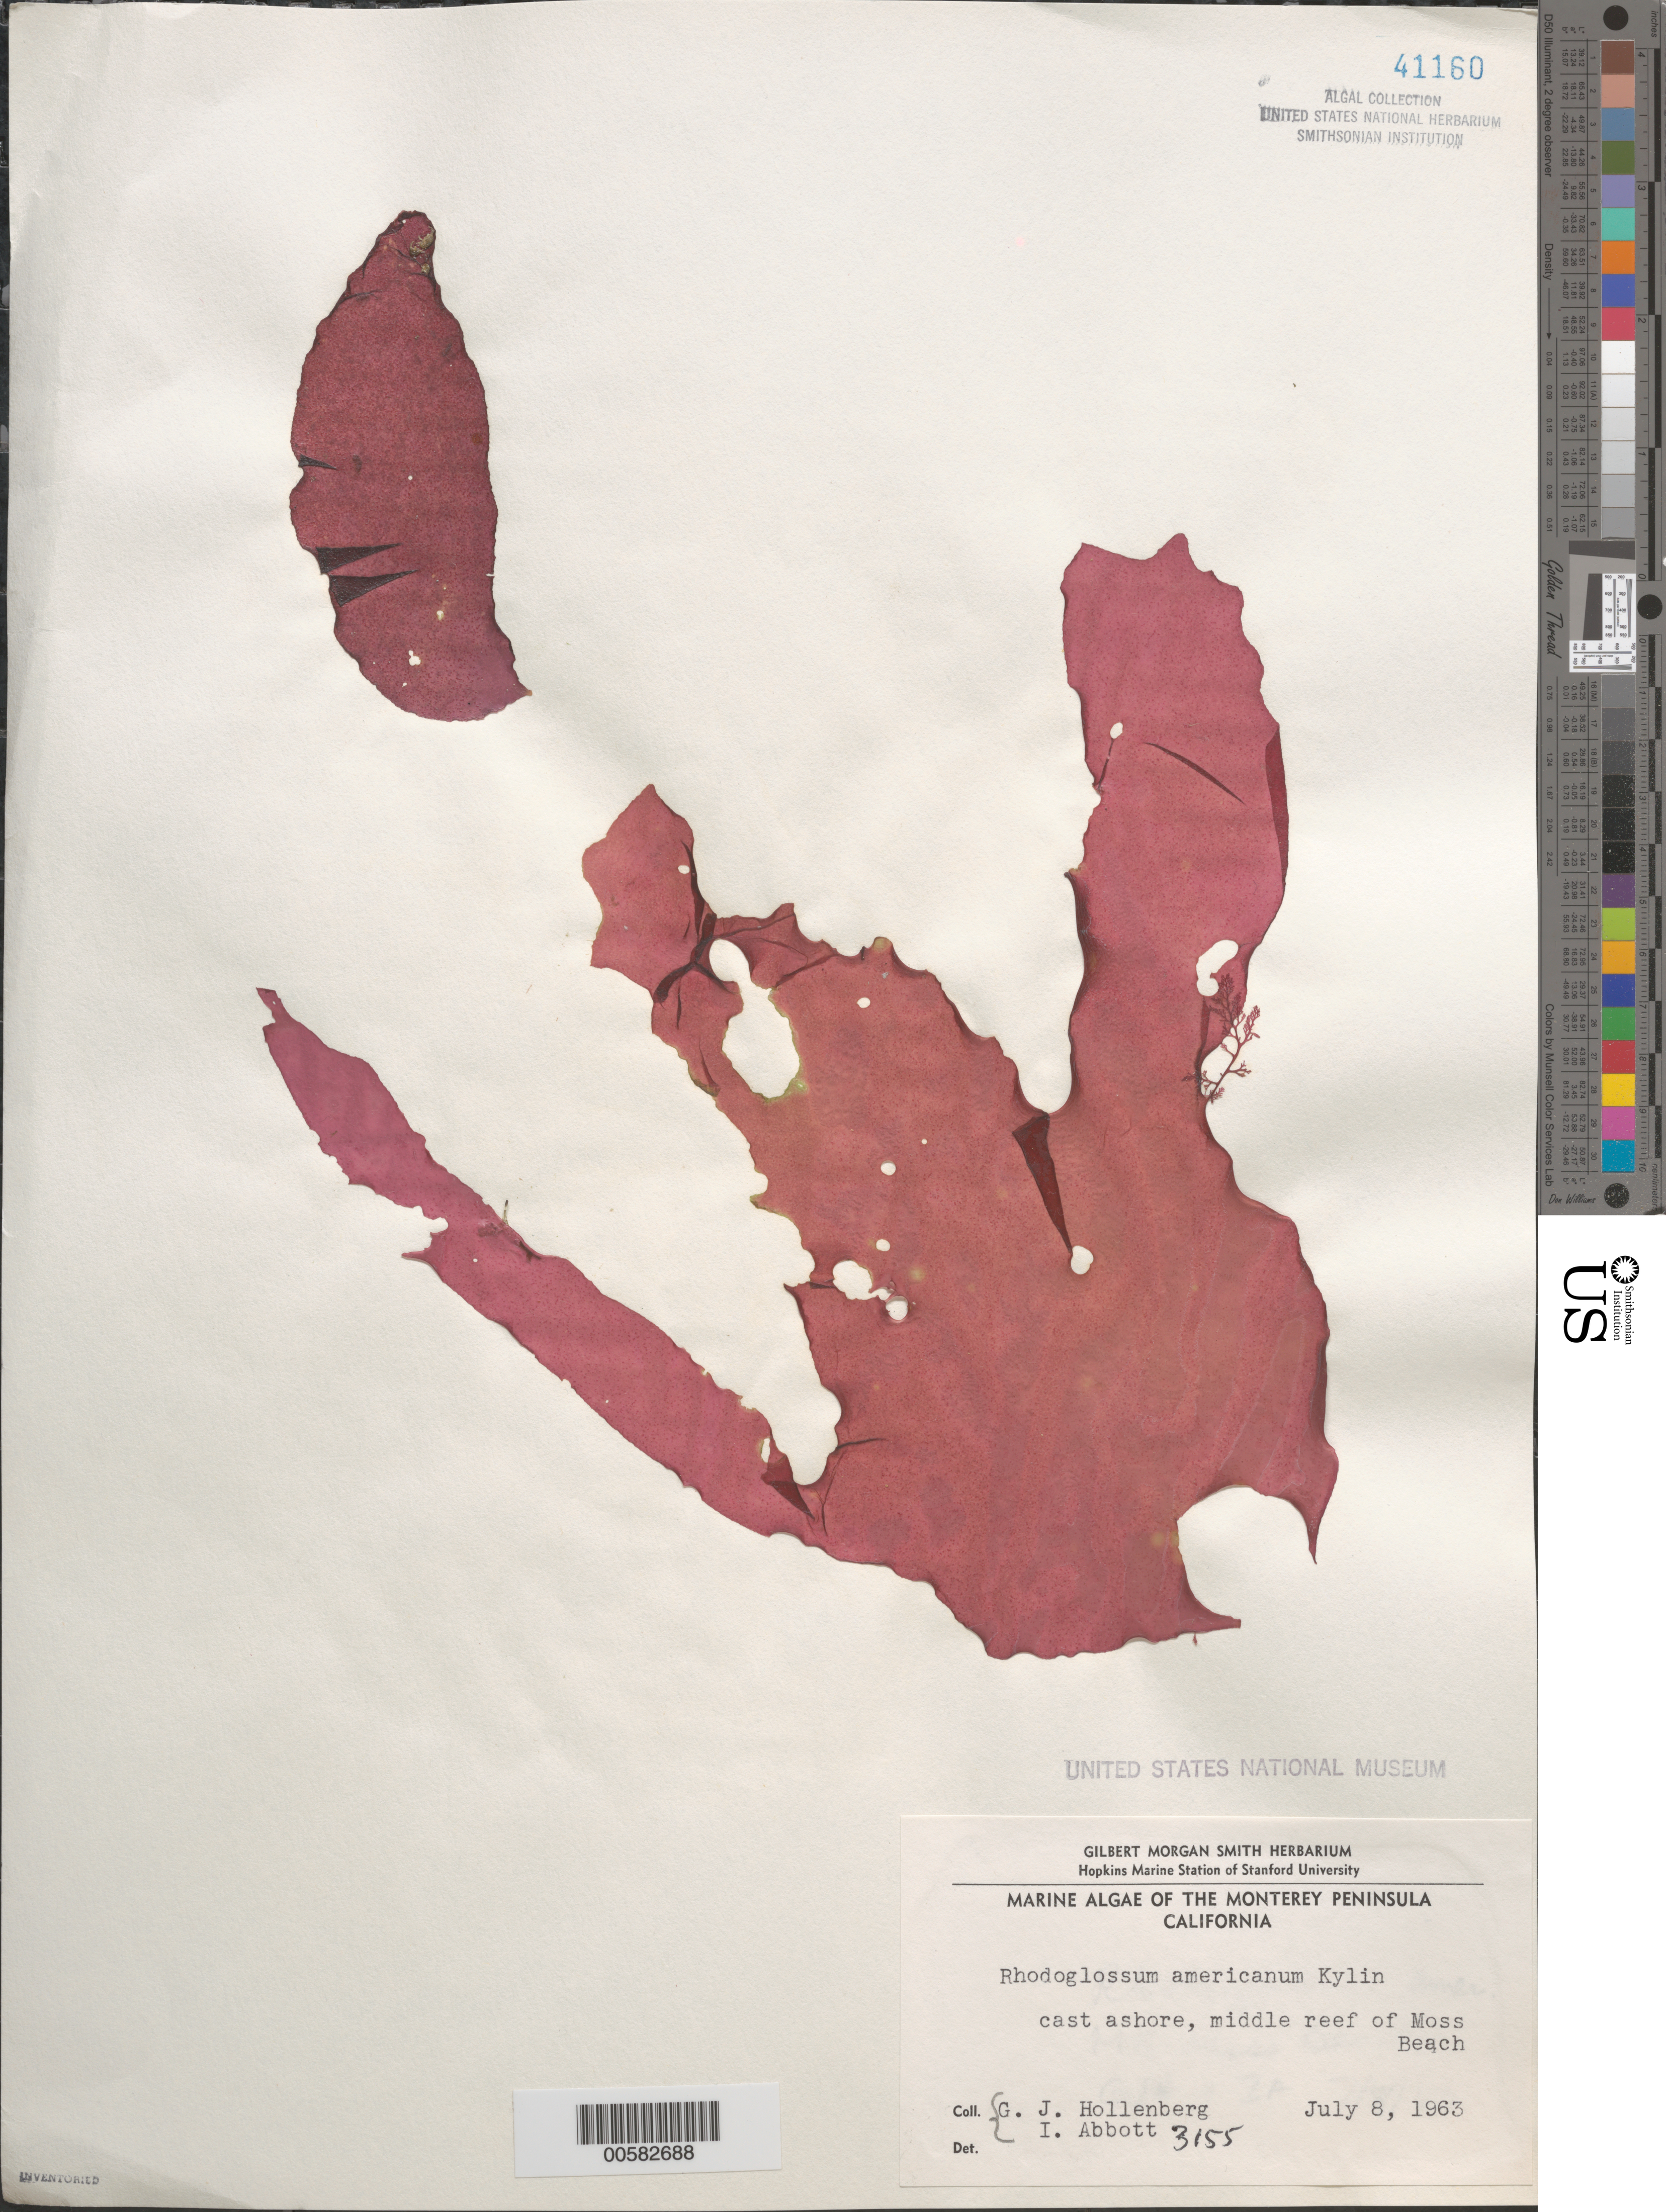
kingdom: Plantae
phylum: Rhodophyta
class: Florideophyceae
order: Gigartinales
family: Gigartinaceae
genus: Mazzaella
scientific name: Mazzaella californica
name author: (J. Agardh) G. De Toni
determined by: Algae name updating Project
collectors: G. Hollenberg & I. A. Abbott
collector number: IAA 3155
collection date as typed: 08 Jul 1963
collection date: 1963-07-08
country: United States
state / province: California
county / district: Monterey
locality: Middle Reef of Moss Beach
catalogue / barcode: US 41160